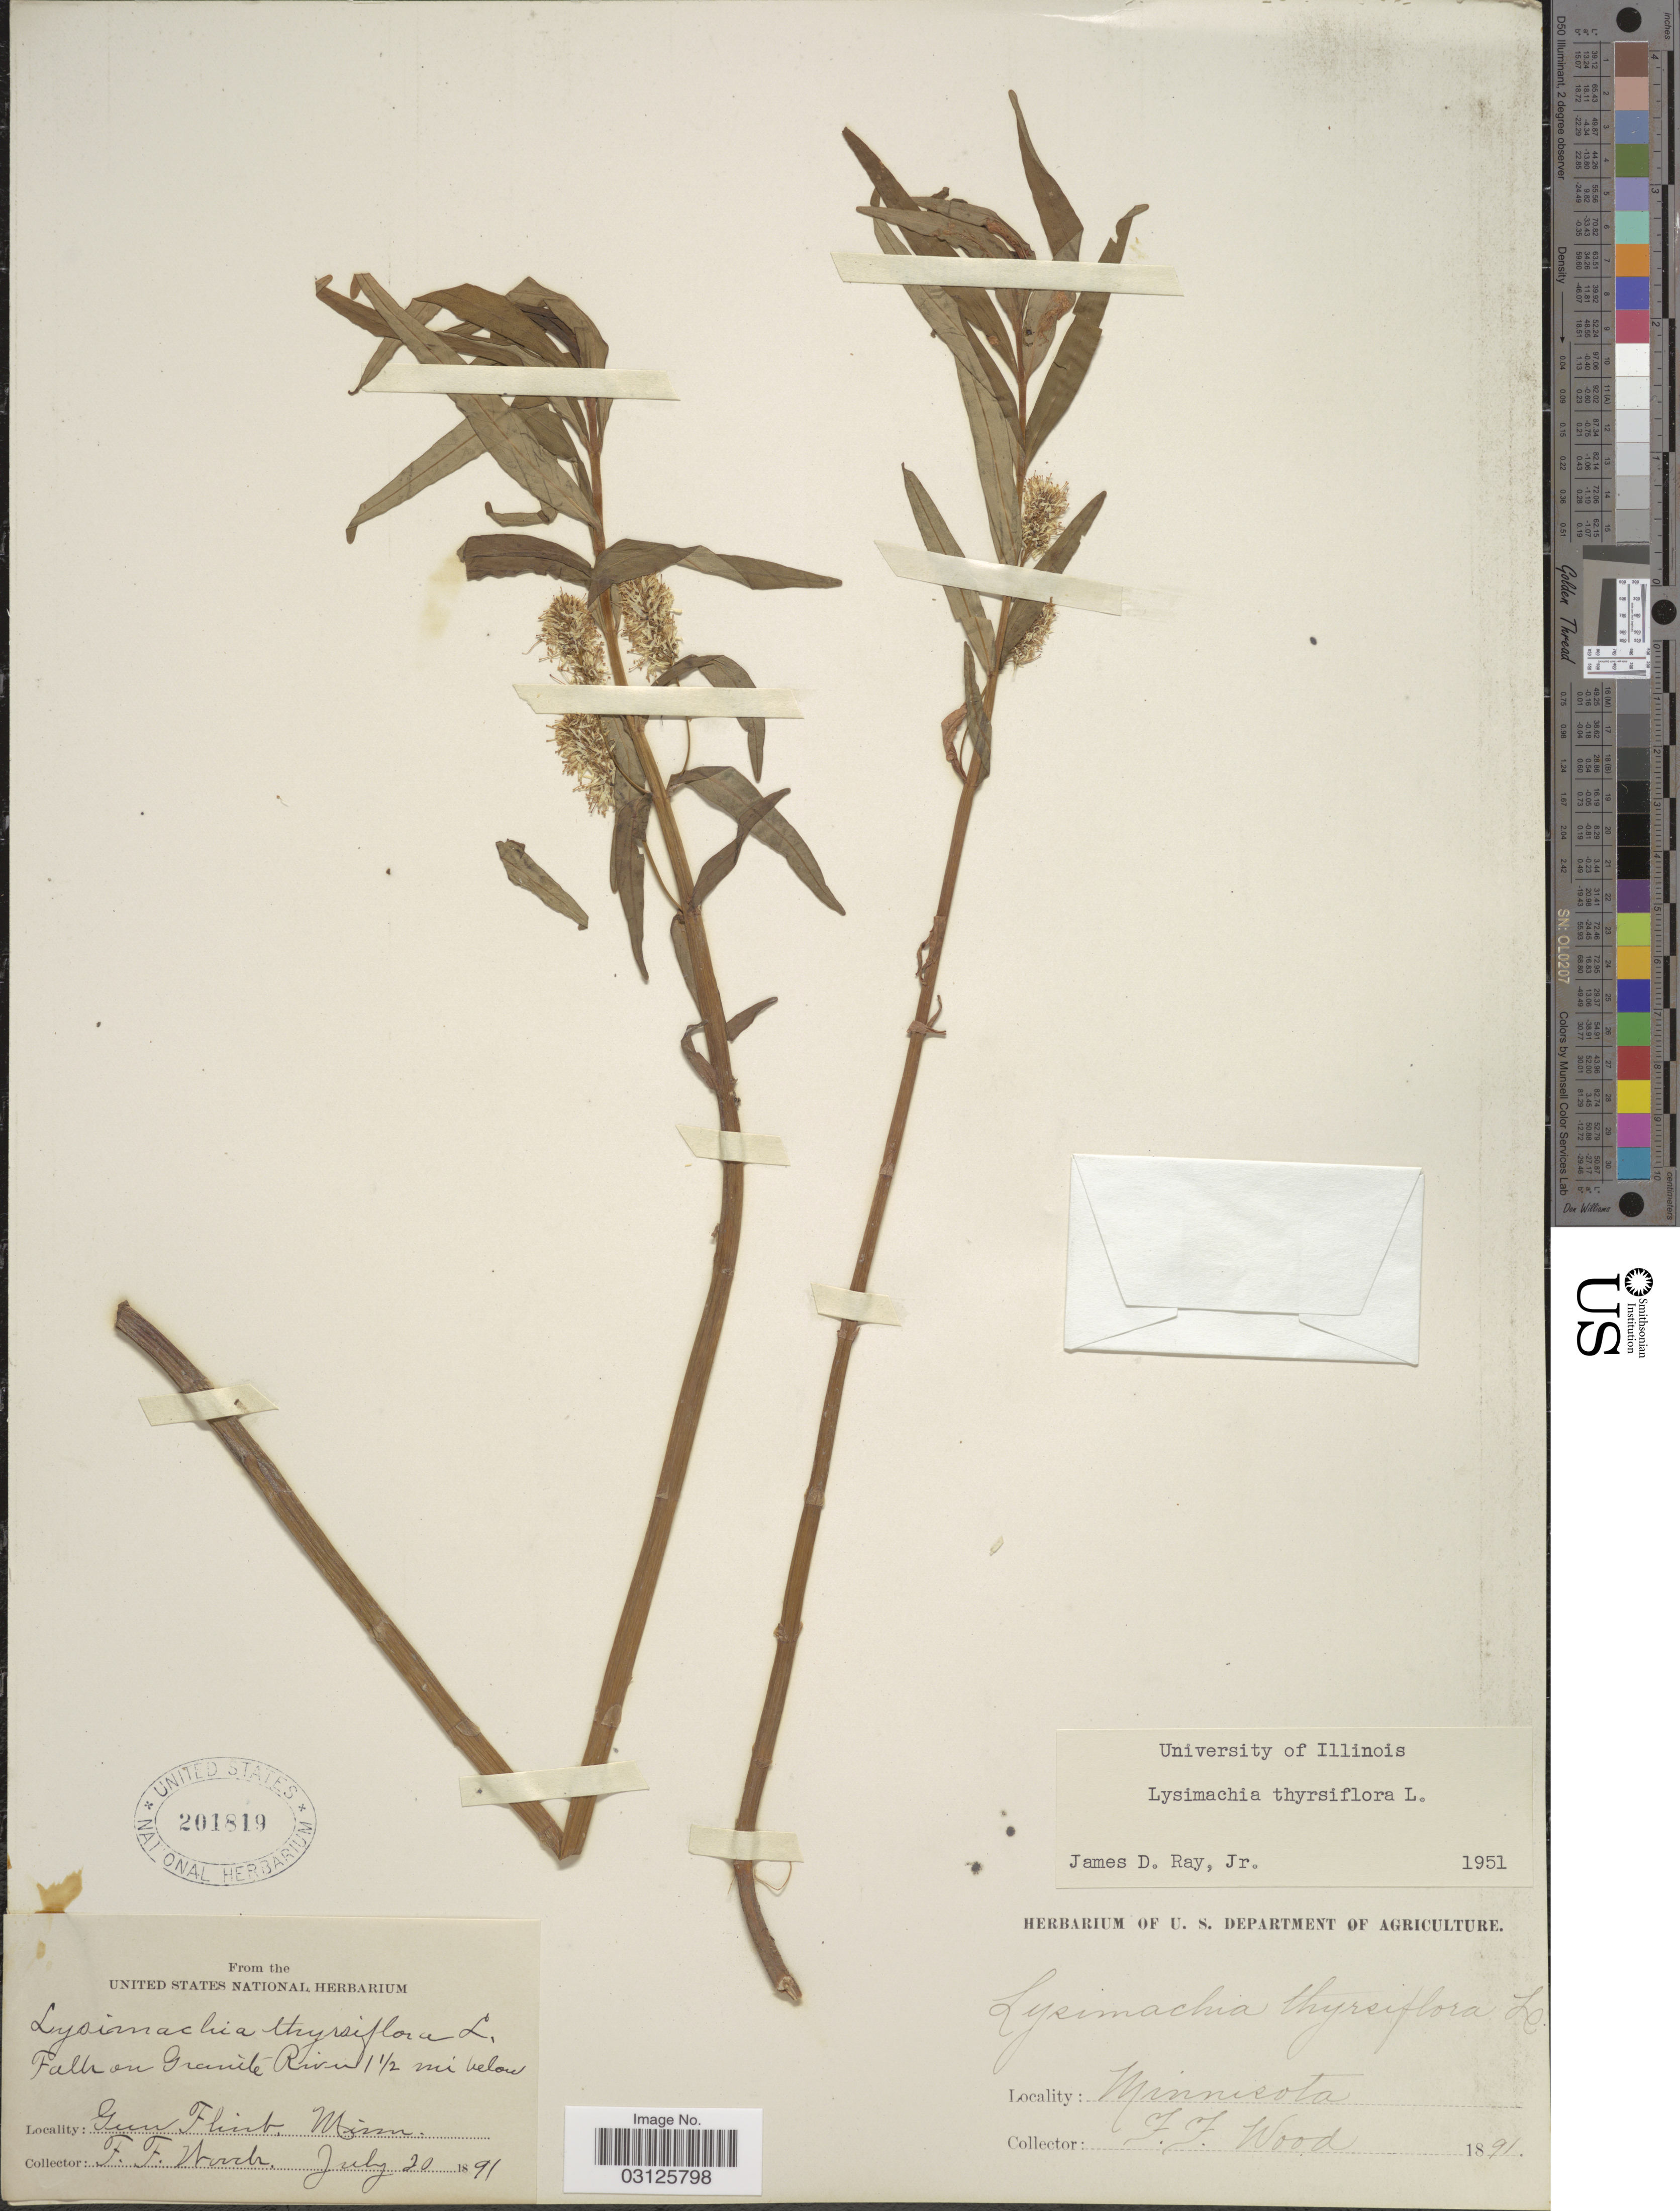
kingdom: Plantae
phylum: Tracheophyta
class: Magnoliopsida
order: Ericales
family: Primulaceae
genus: Lysimachia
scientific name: Lysimachia thyrsiflora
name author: L.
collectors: F. Wood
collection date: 1891-07-20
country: United States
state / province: Minnesota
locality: Gun Flint.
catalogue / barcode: US 201819